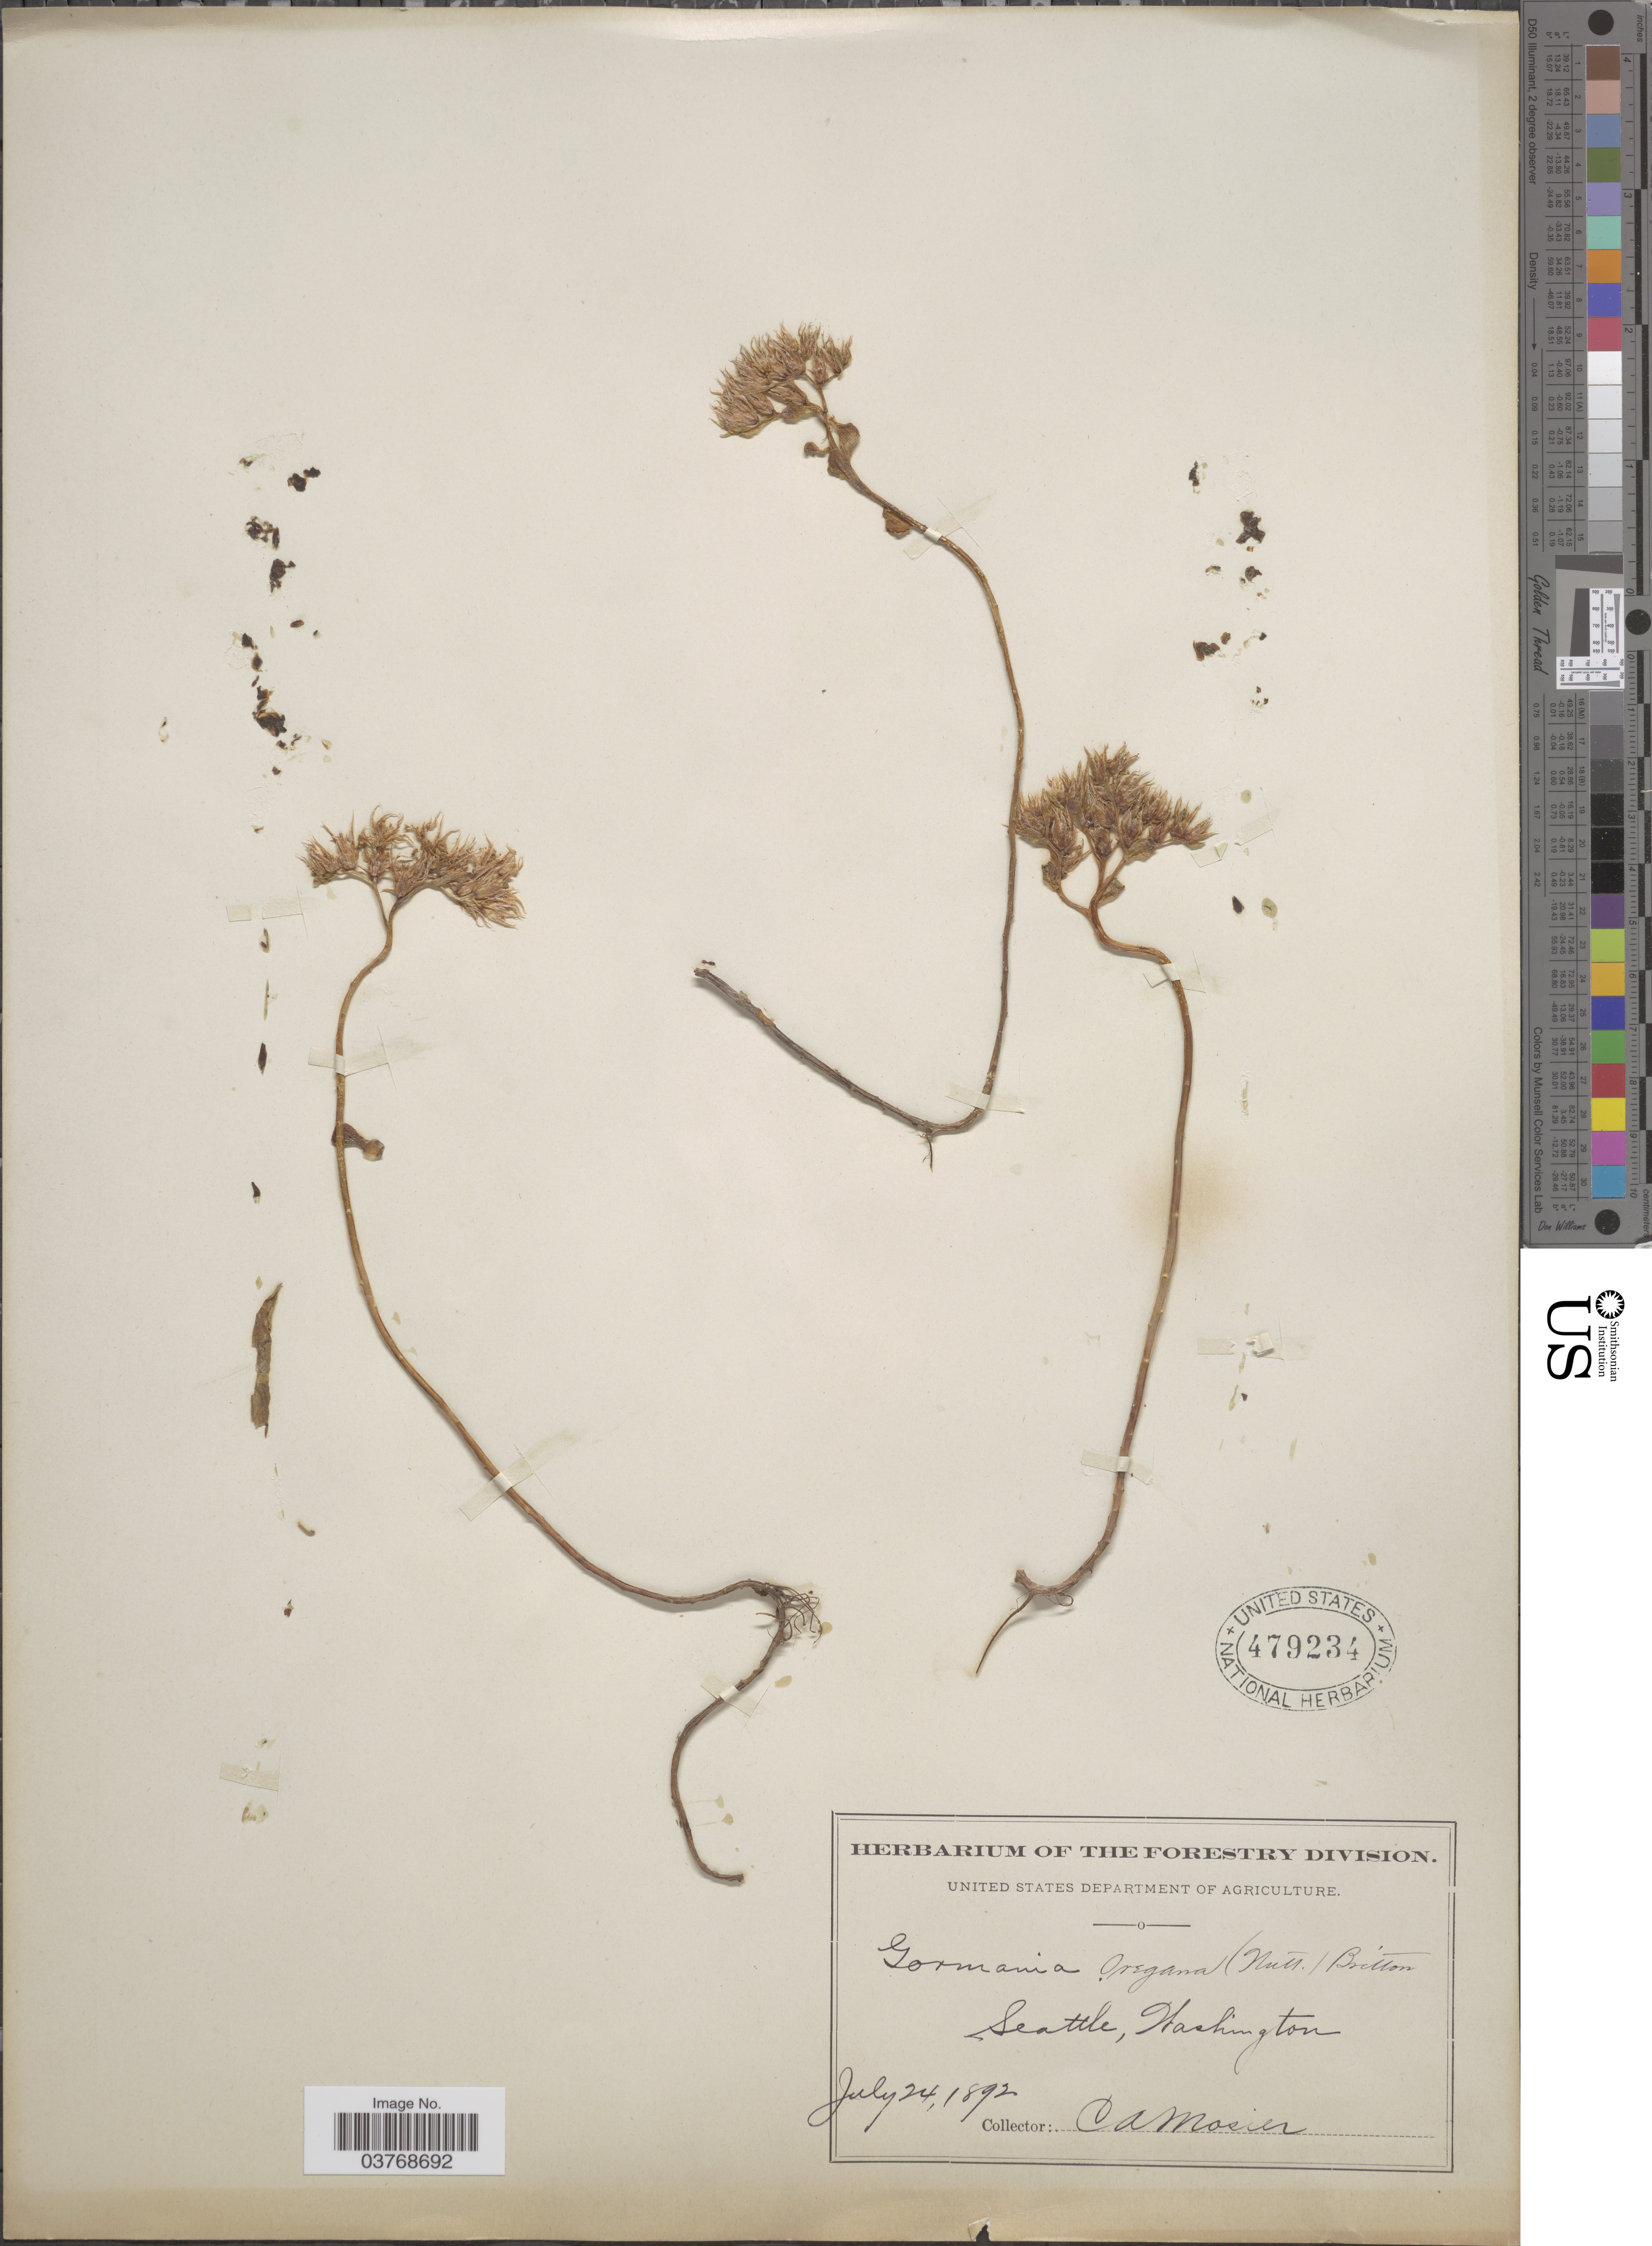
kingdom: Plantae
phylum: Tracheophyta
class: Magnoliopsida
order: Saxifragales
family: Crassulaceae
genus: Sedum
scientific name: Sedum oreganum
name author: Nutt.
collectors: C. A. Mosier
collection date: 1892-07-24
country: United States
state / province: Washington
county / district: King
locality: Seattle.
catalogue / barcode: US 479234